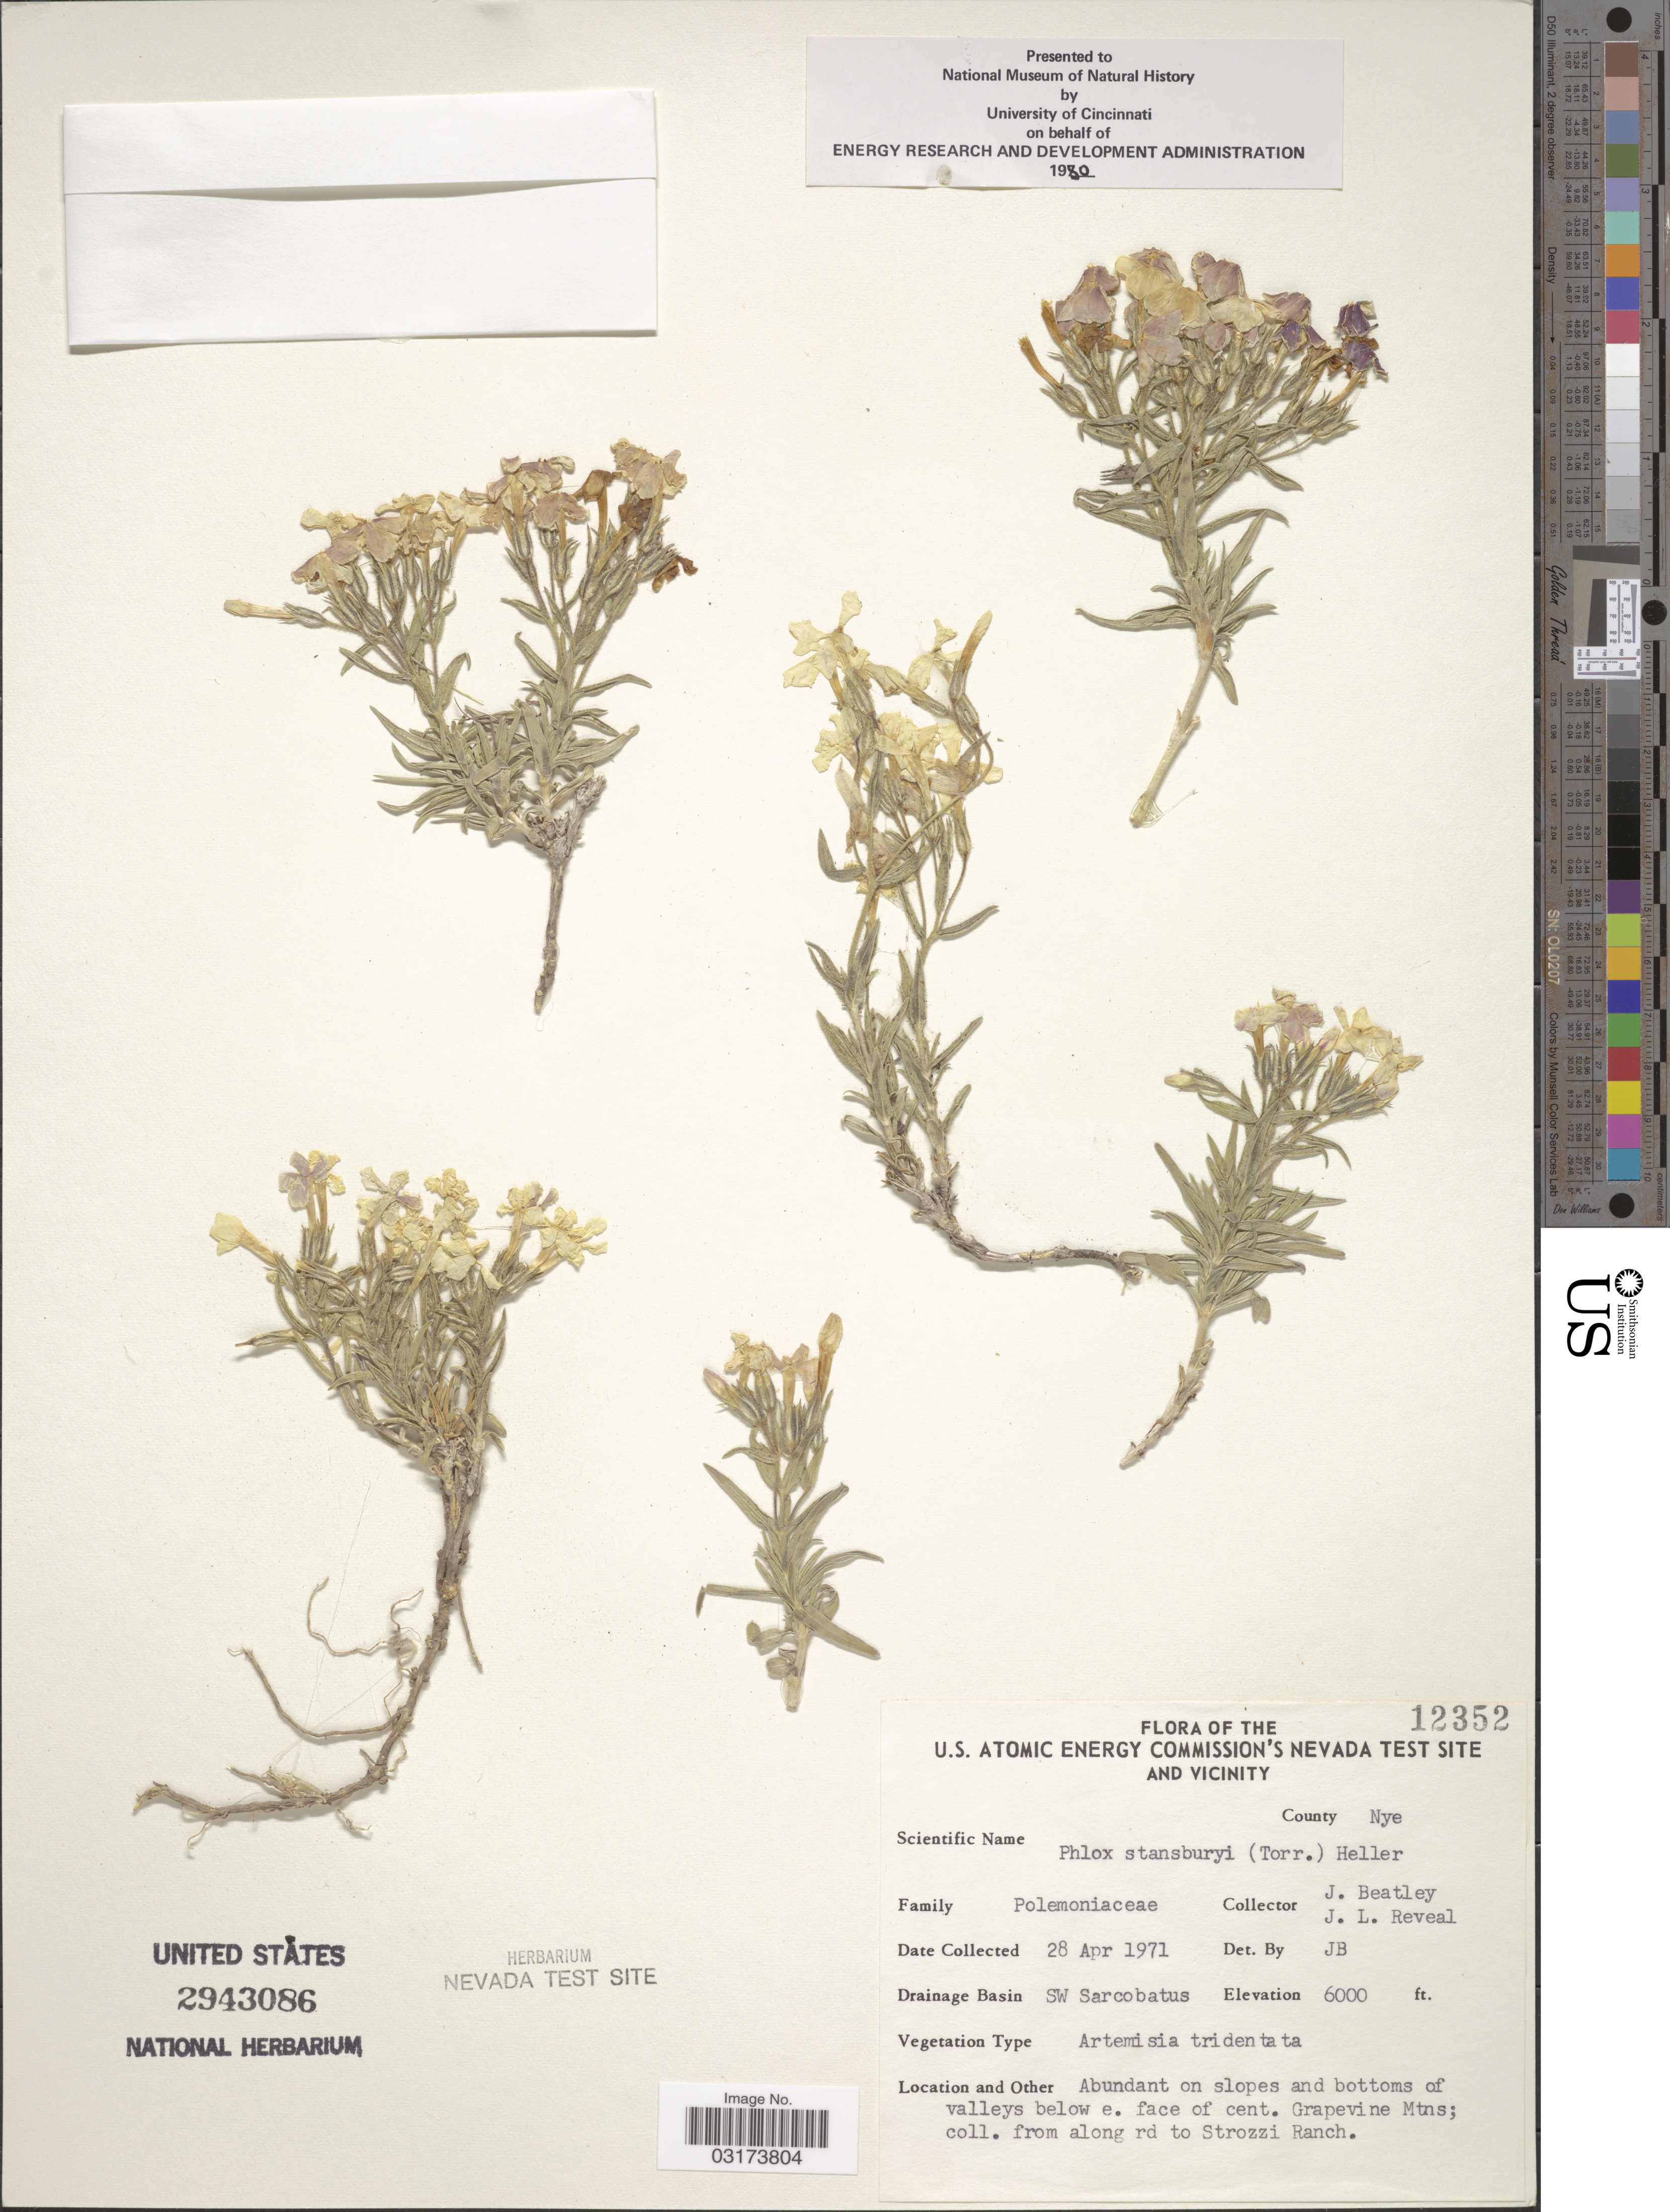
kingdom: Plantae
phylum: Tracheophyta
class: Magnoliopsida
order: Ericales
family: Polemoniaceae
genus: Phlox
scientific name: Phlox stansburyi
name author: (Torr.) A. Heller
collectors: J. C. Beatley & J. L. Reveal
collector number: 12352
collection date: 1971-04-28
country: United States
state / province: Nevada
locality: U.S. Atomic Energy Commision's Nevada Test Site and Vicinity. County Nye. Drainage SW Sarcobatus. Slopes and bottoms of valleys below e. face of cent. Grapevine Mtns; coll. from along rd to Strozzi Ranch.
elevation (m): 1829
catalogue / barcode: US 2943086